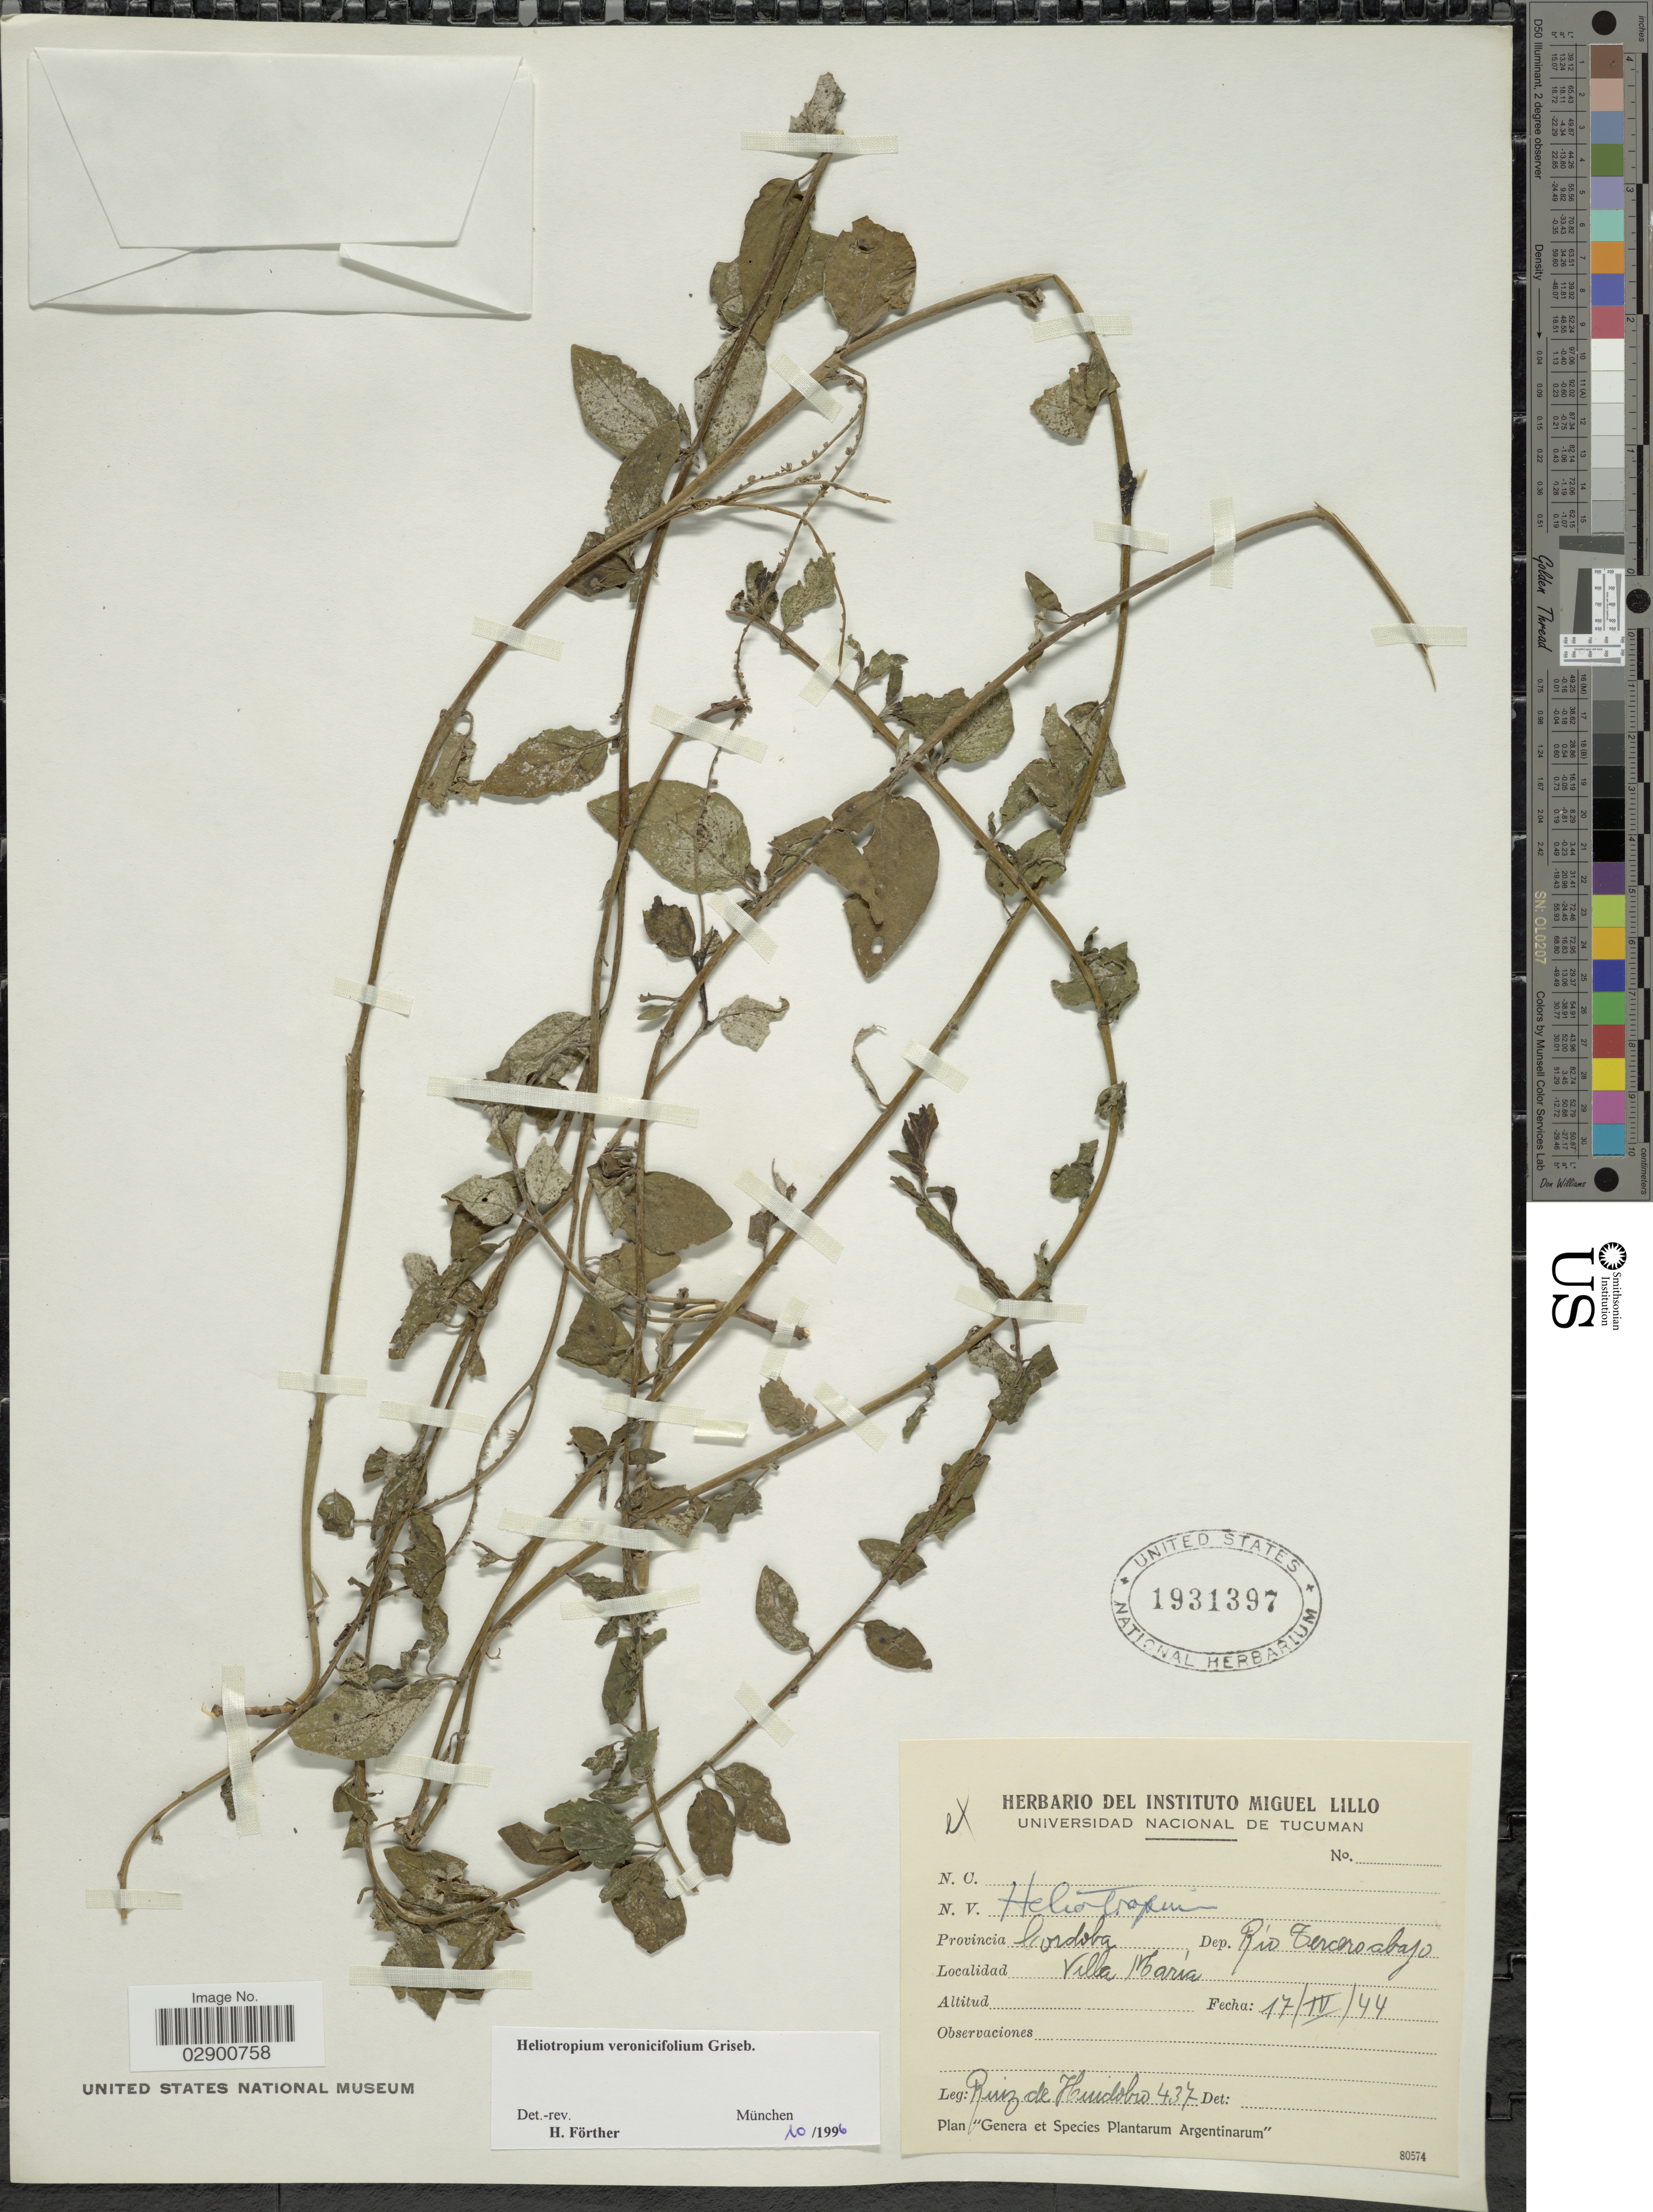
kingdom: Plantae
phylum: Tracheophyta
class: Magnoliopsida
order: Boraginales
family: Heliotropiaceae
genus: Heliotropium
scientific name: Heliotropium veronicifolium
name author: Griseb.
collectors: R. Huidoho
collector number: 437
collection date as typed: Transcribed d/m/y: 17/4/44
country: Argentina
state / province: Cordoba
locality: Provincia Cordoba. Dep. Río Terceroabajo. Villa Maria.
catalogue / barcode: US 1931397